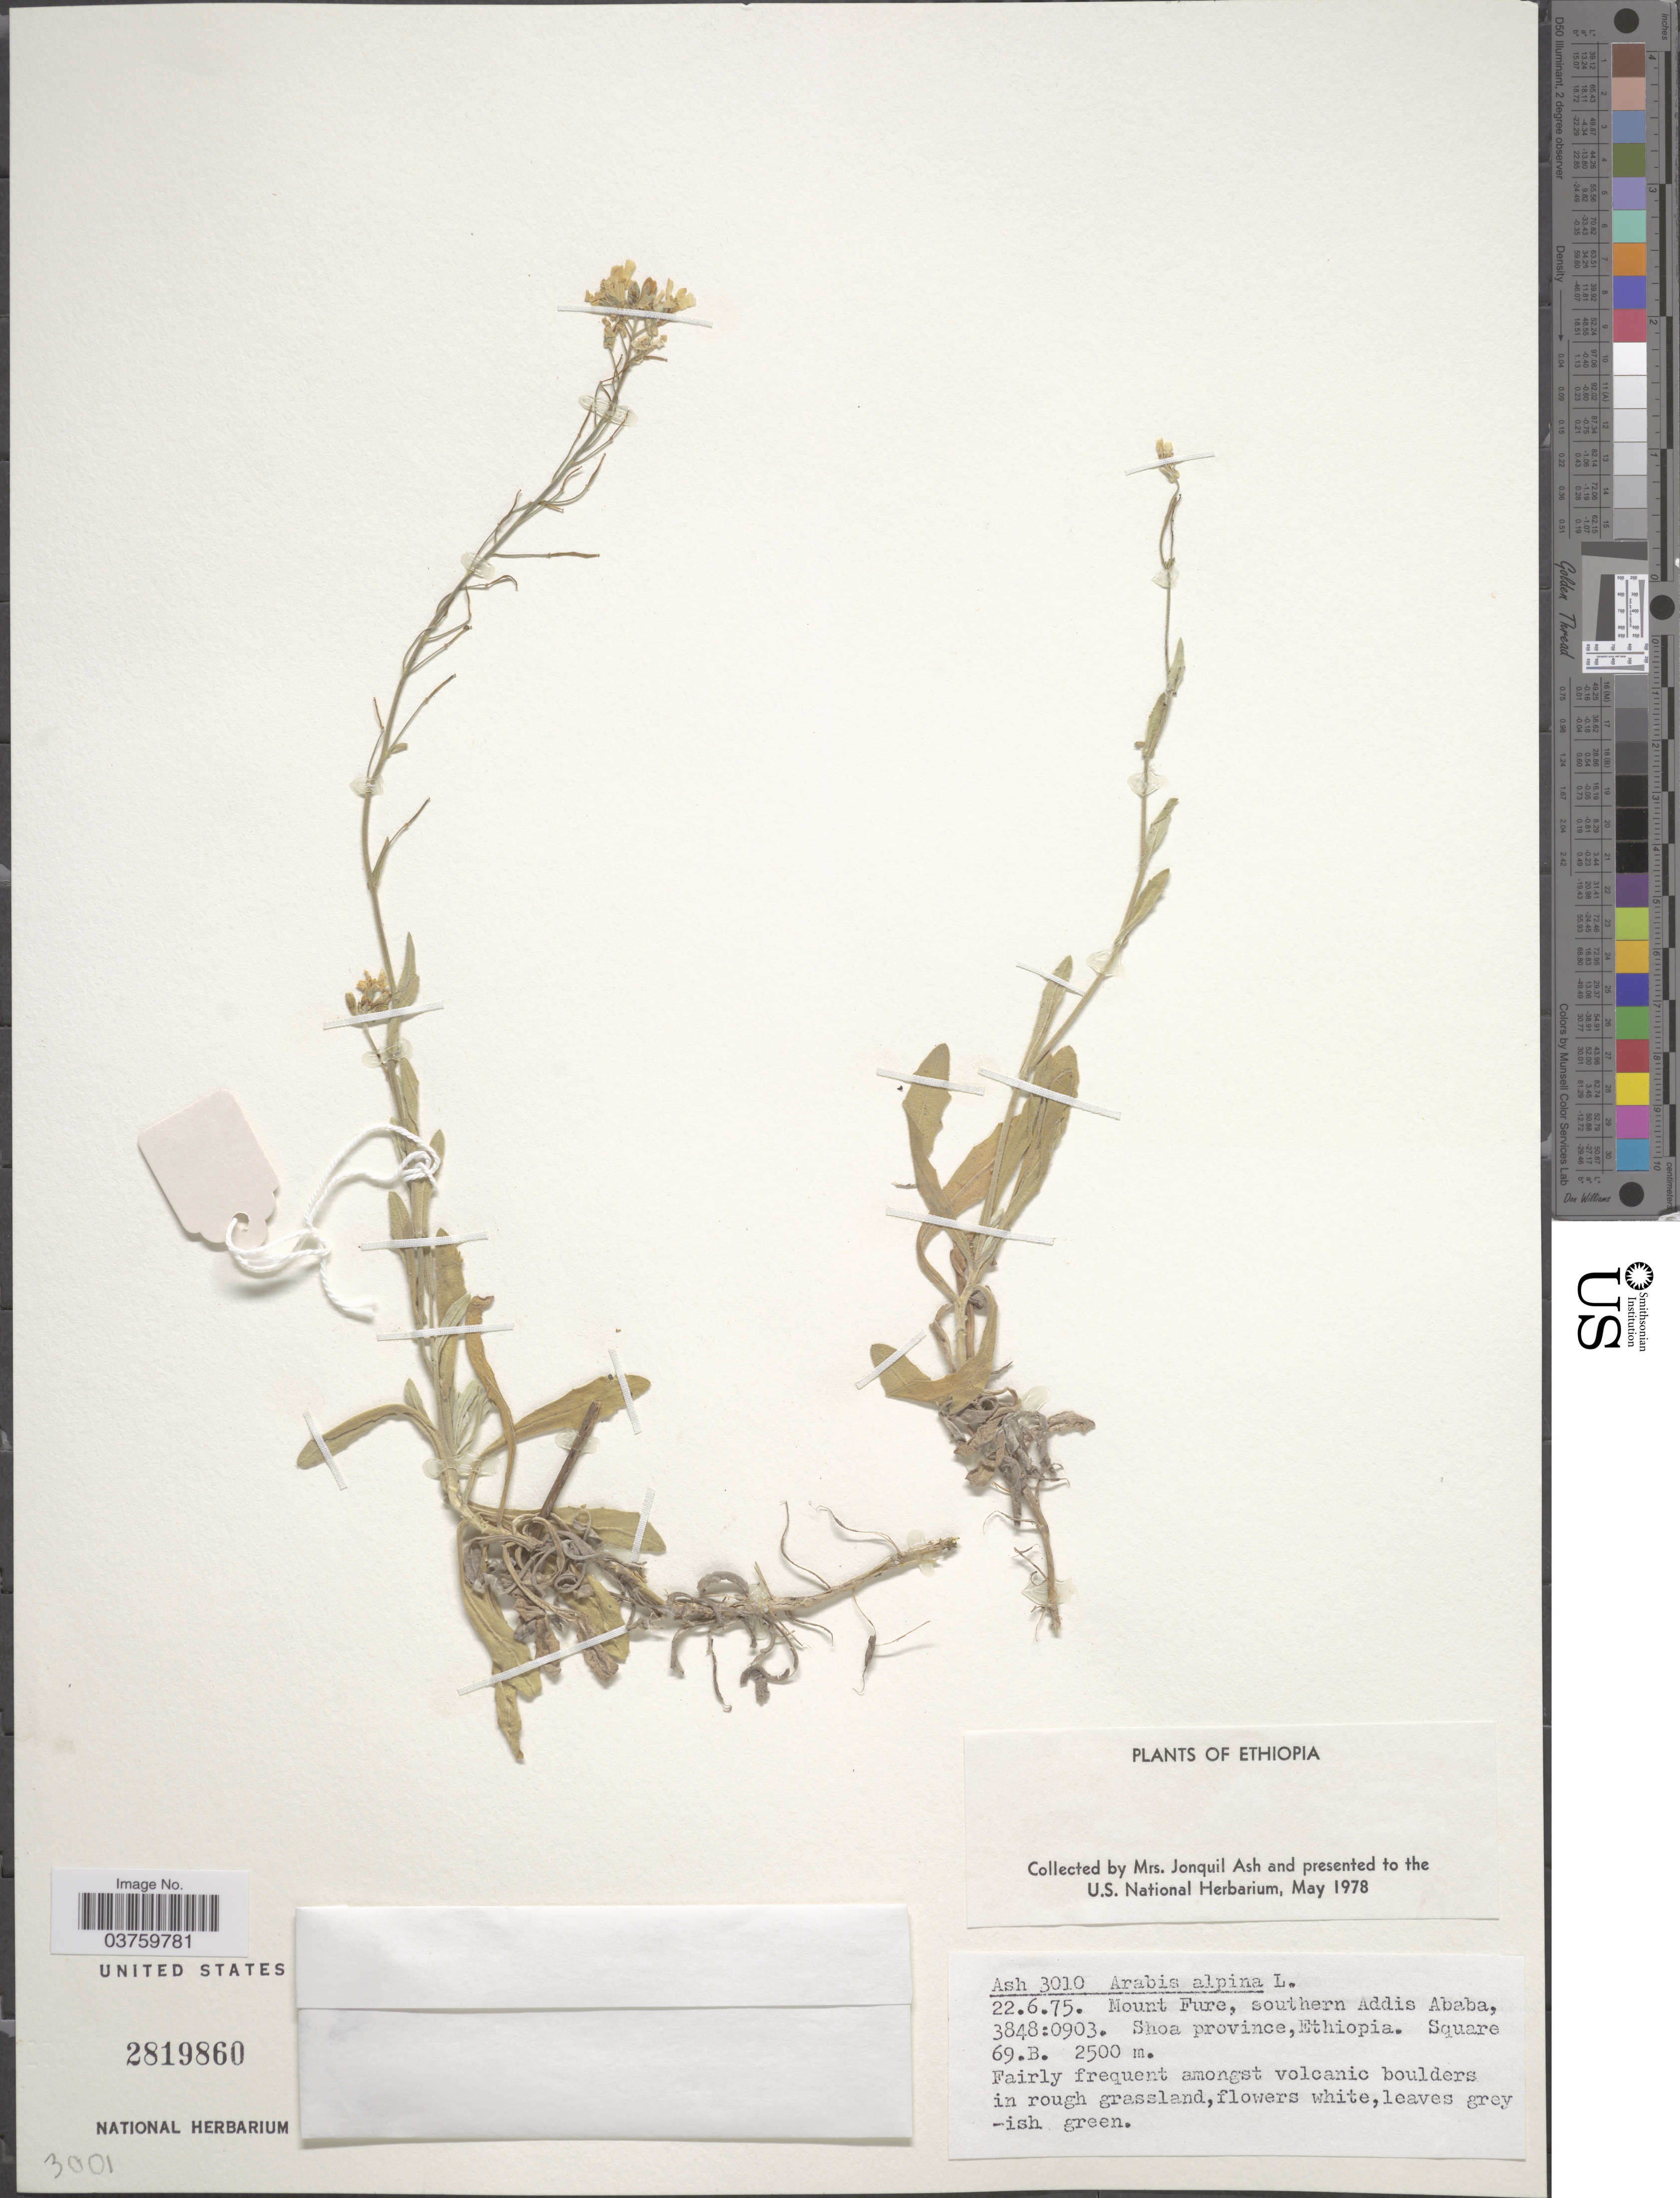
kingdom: Plantae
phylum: Tracheophyta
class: Magnoliopsida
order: Brassicales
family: Brassicaceae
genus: Arabis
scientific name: Arabis alpina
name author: L.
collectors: J. Ash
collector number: Ash3010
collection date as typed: Transcribed d/m/y: 22/6/75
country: Ethiopia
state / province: Addis Ababa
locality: Mount Fure, southern Addis Ababa, 3848:0903. Shoa province. Square 69.B.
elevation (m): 2500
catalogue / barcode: US 2819860